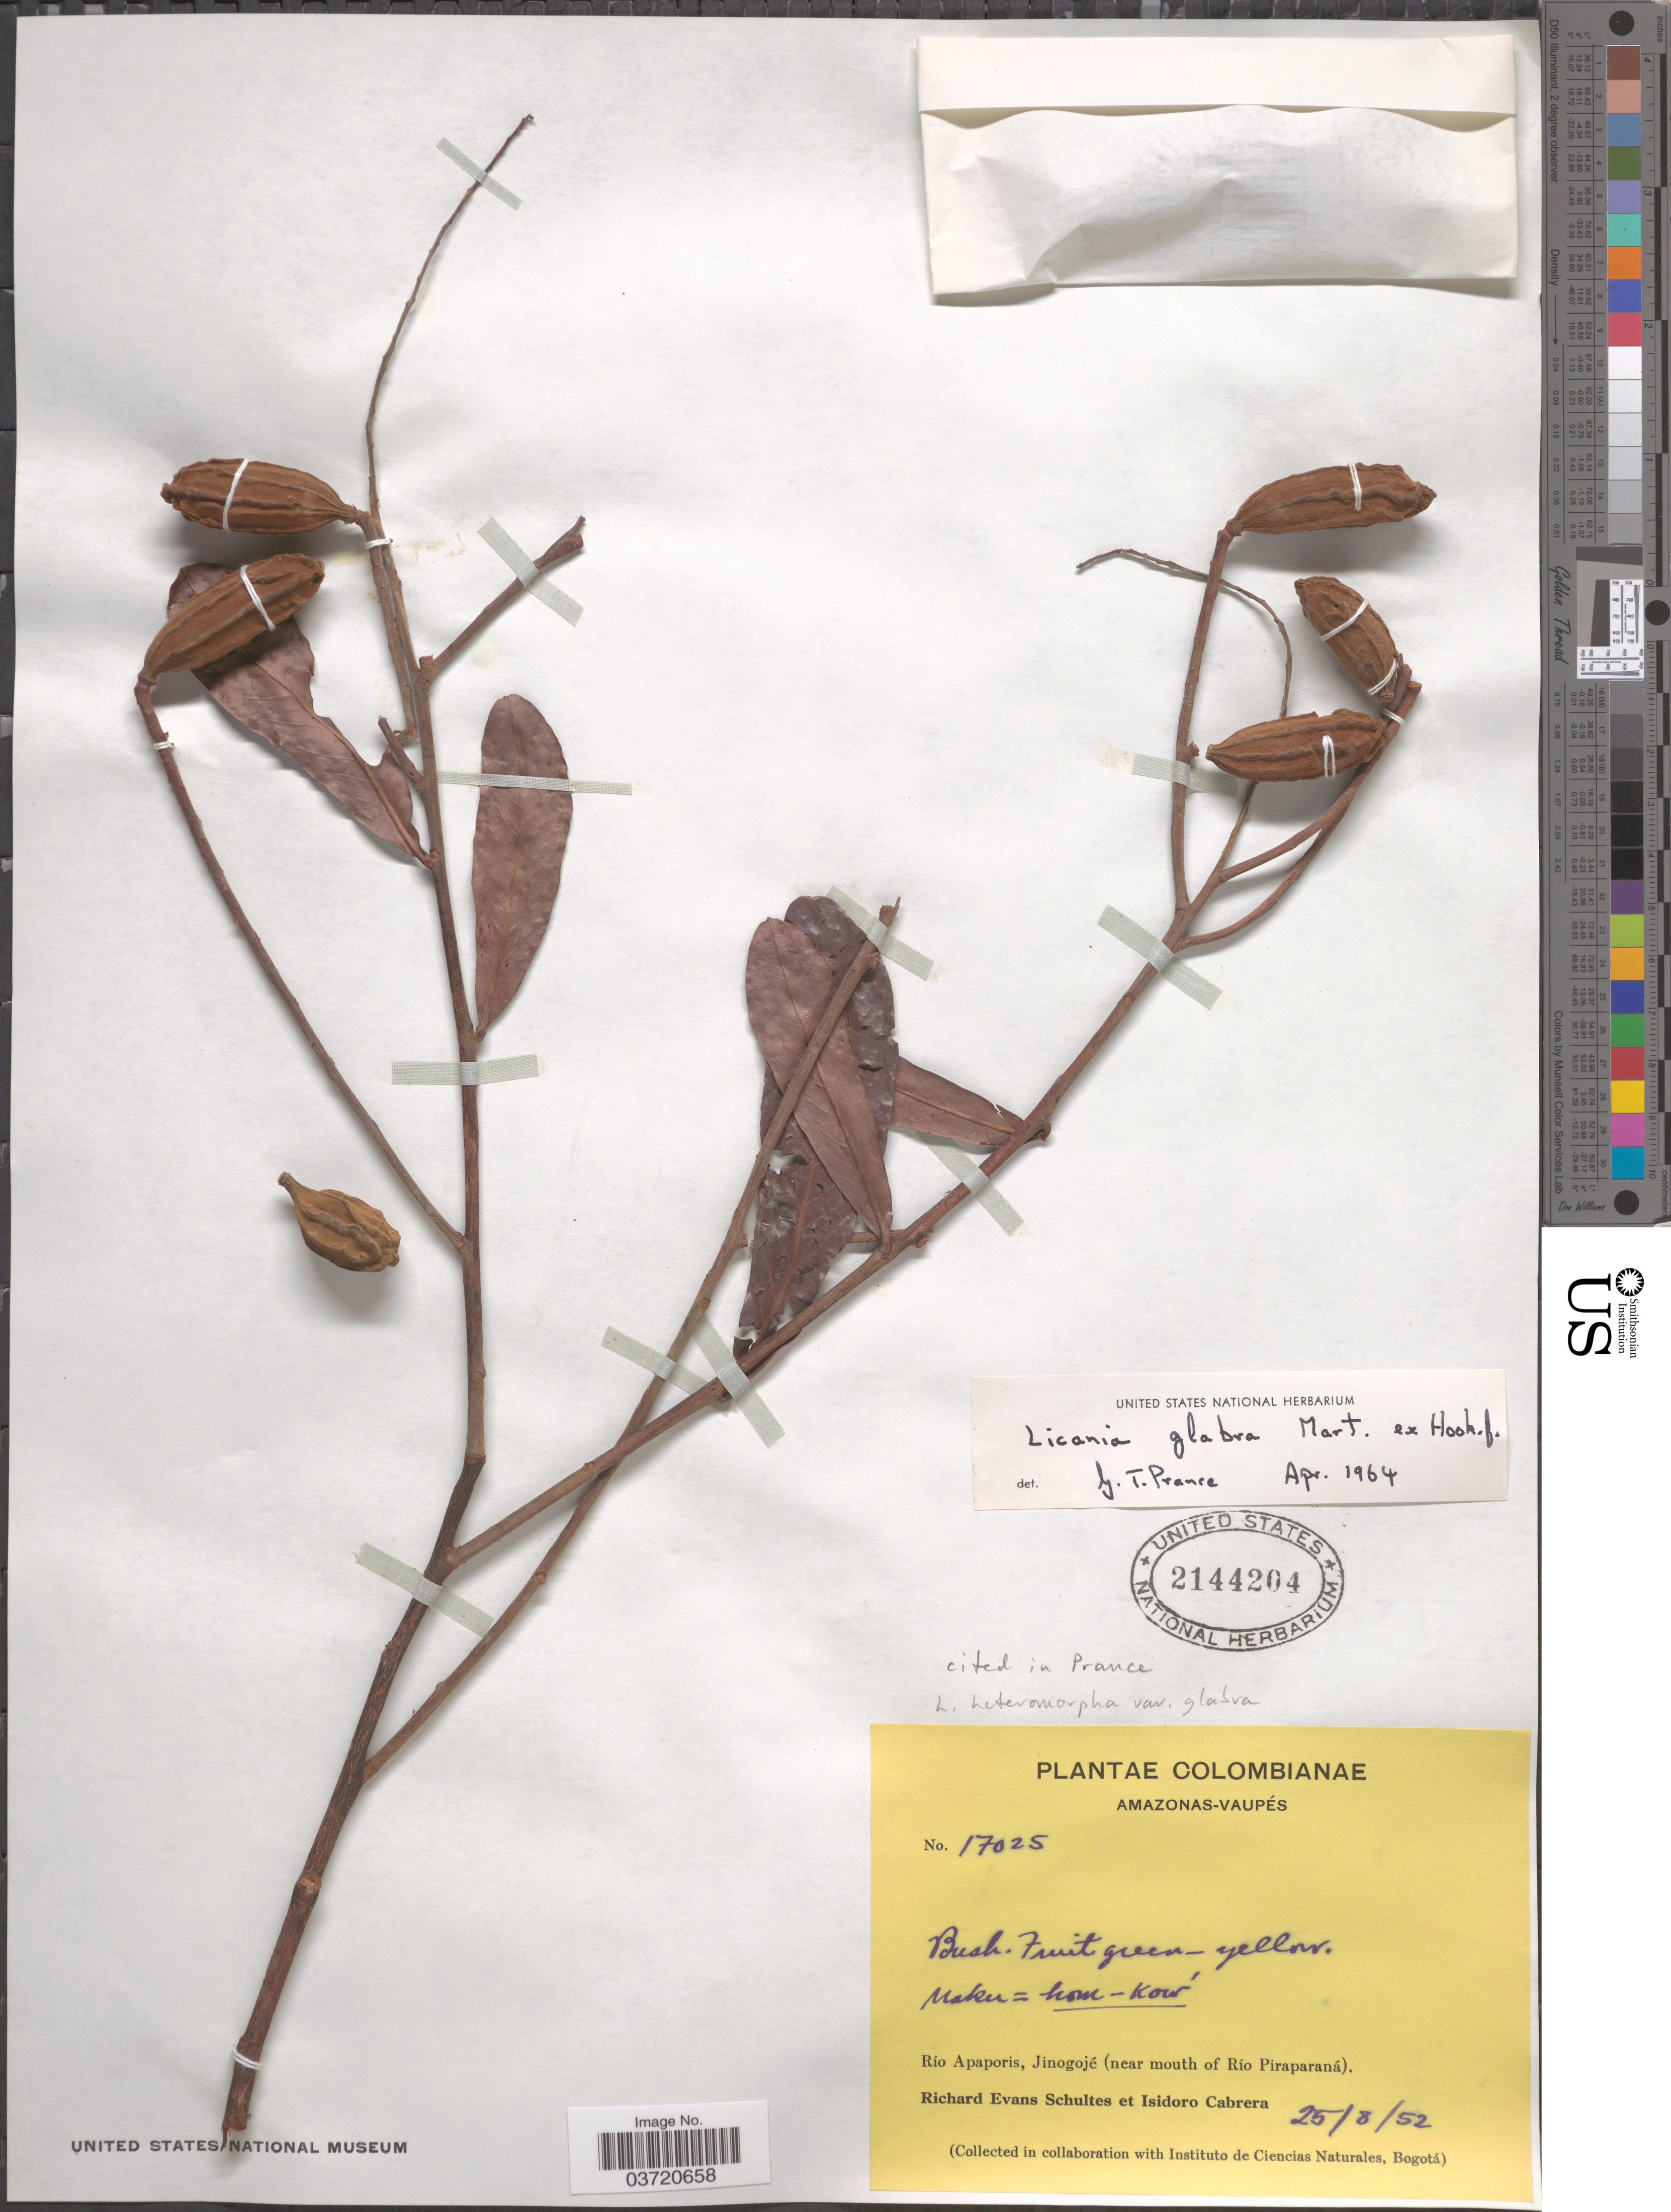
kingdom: Plantae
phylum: Tracheophyta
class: Magnoliopsida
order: Malpighiales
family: Chrysobalanaceae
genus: Hymenopus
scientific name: Hymenopus heteromorphus var. glabrus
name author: (Mart. ex Hook. f.) Sothers & Prance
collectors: R. E. Schultes & I. Cabrera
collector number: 17025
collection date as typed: Transcribed d/m/y: 25/8/52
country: Colombia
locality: Amazonas- Vaupés. Río Apaporis, Jinogojé (near mouth of Río Piraparaná).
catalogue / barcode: US 2144204